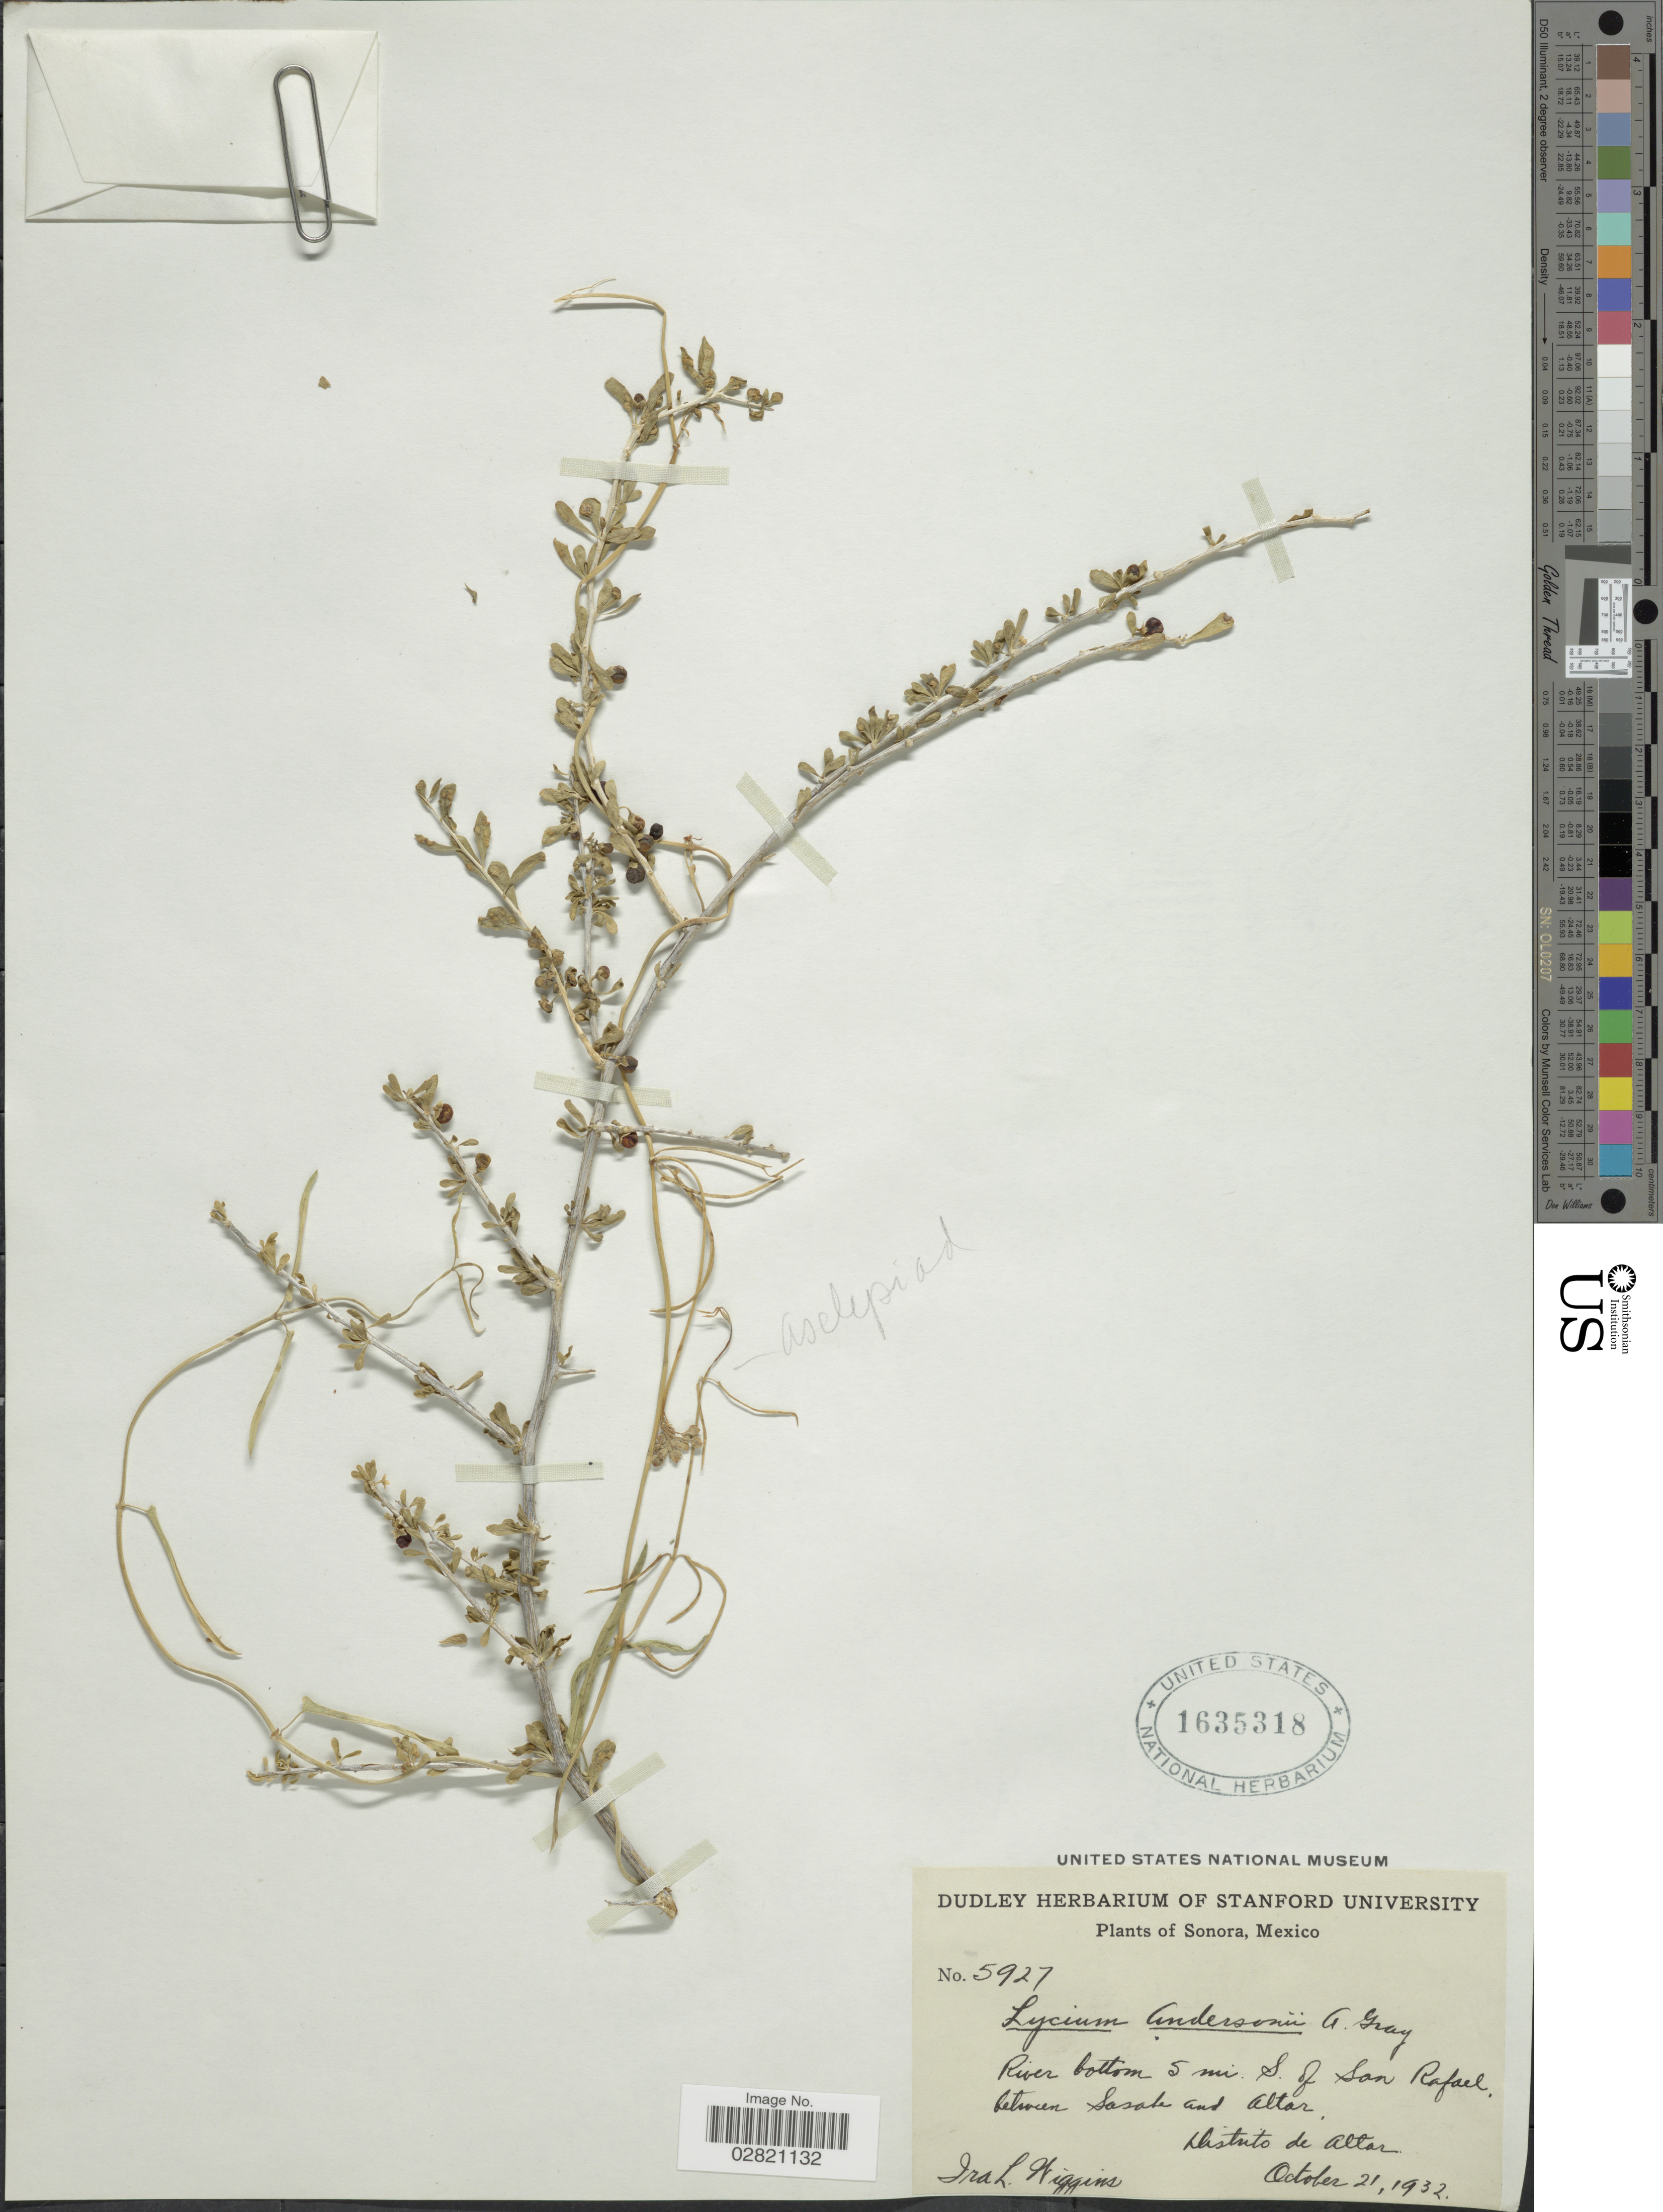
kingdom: Plantae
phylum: Tracheophyta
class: Magnoliopsida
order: Solanales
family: Solanaceae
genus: Lycium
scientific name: Lycium andersonii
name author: A. Gray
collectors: I. L. Wiggins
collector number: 5927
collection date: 1932-10-21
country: Mexico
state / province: Sonora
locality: River bottom 5 mi. S. of San Rafael, between Sasabe and Altar, Distrito de Altar.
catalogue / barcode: US 1635318